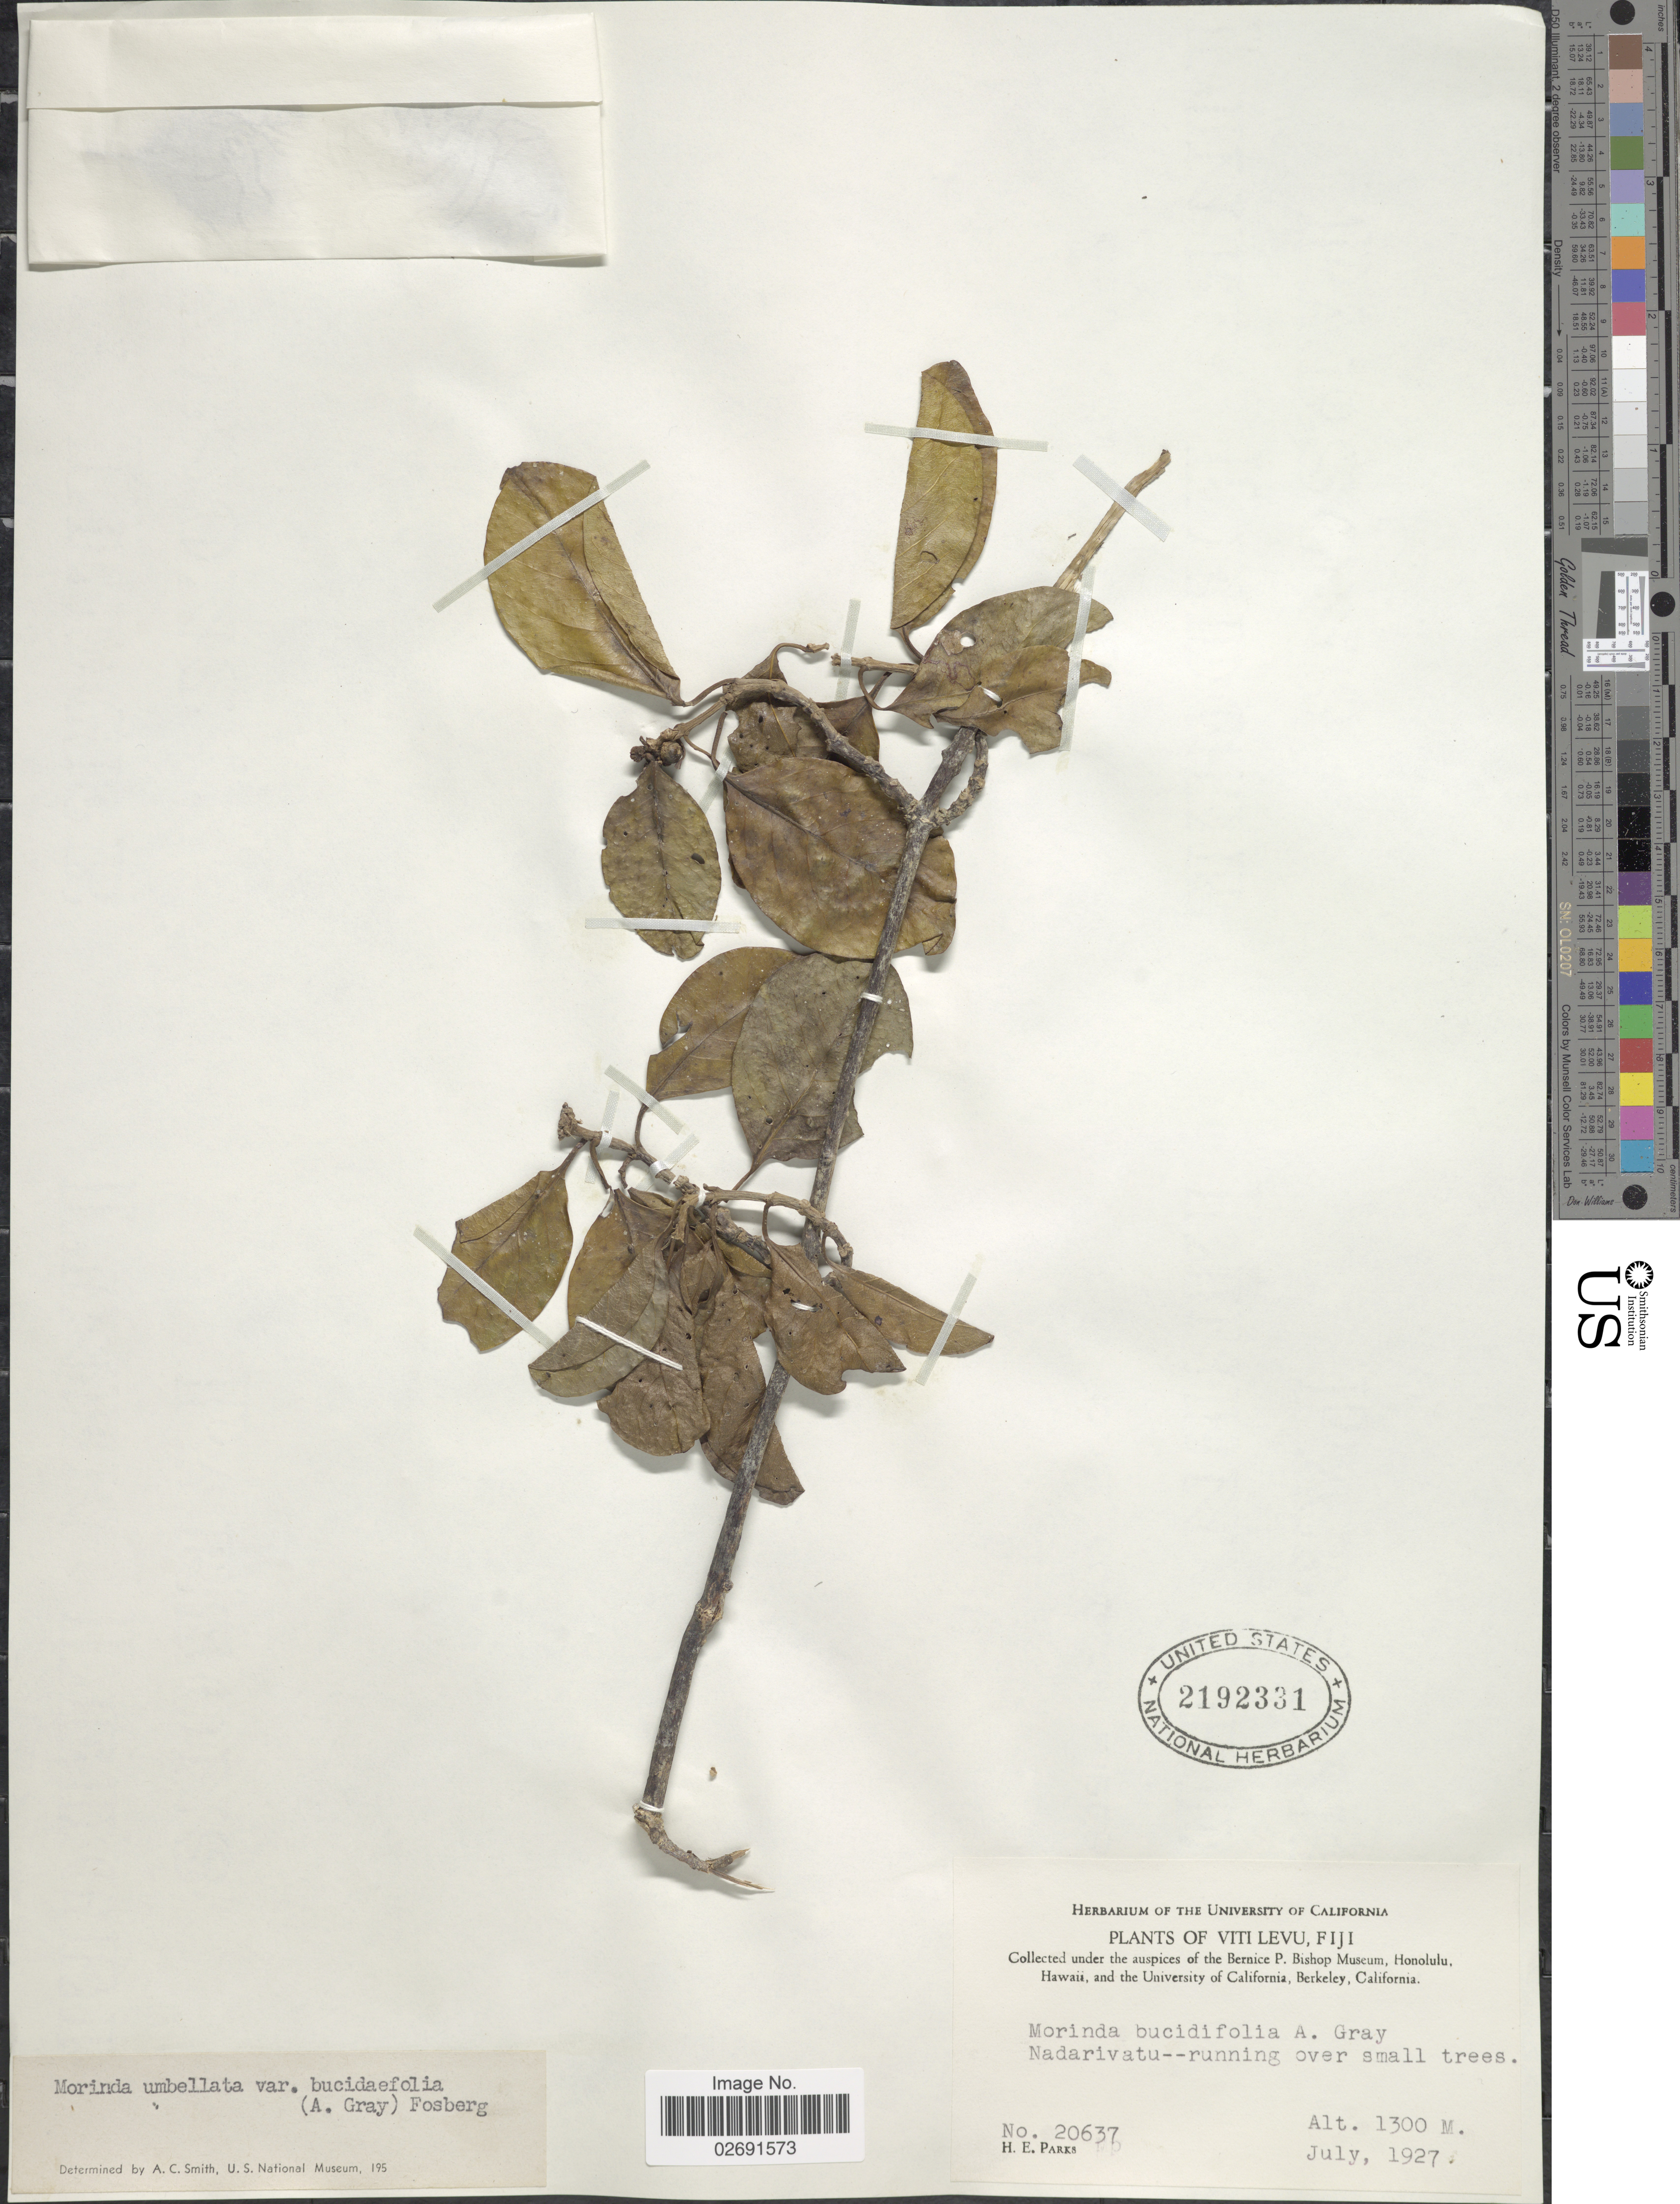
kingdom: Plantae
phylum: Tracheophyta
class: Magnoliopsida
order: Gentianales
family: Rubiaceae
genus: Gynochthodes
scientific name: Gynochthodes bucidifolia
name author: (A. Gray) Razafim. & B. Bremer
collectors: H. E. Parks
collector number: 20637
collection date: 1927-07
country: Fiji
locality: Viti Levu, Nadarivatu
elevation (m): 1300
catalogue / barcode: US 2192331